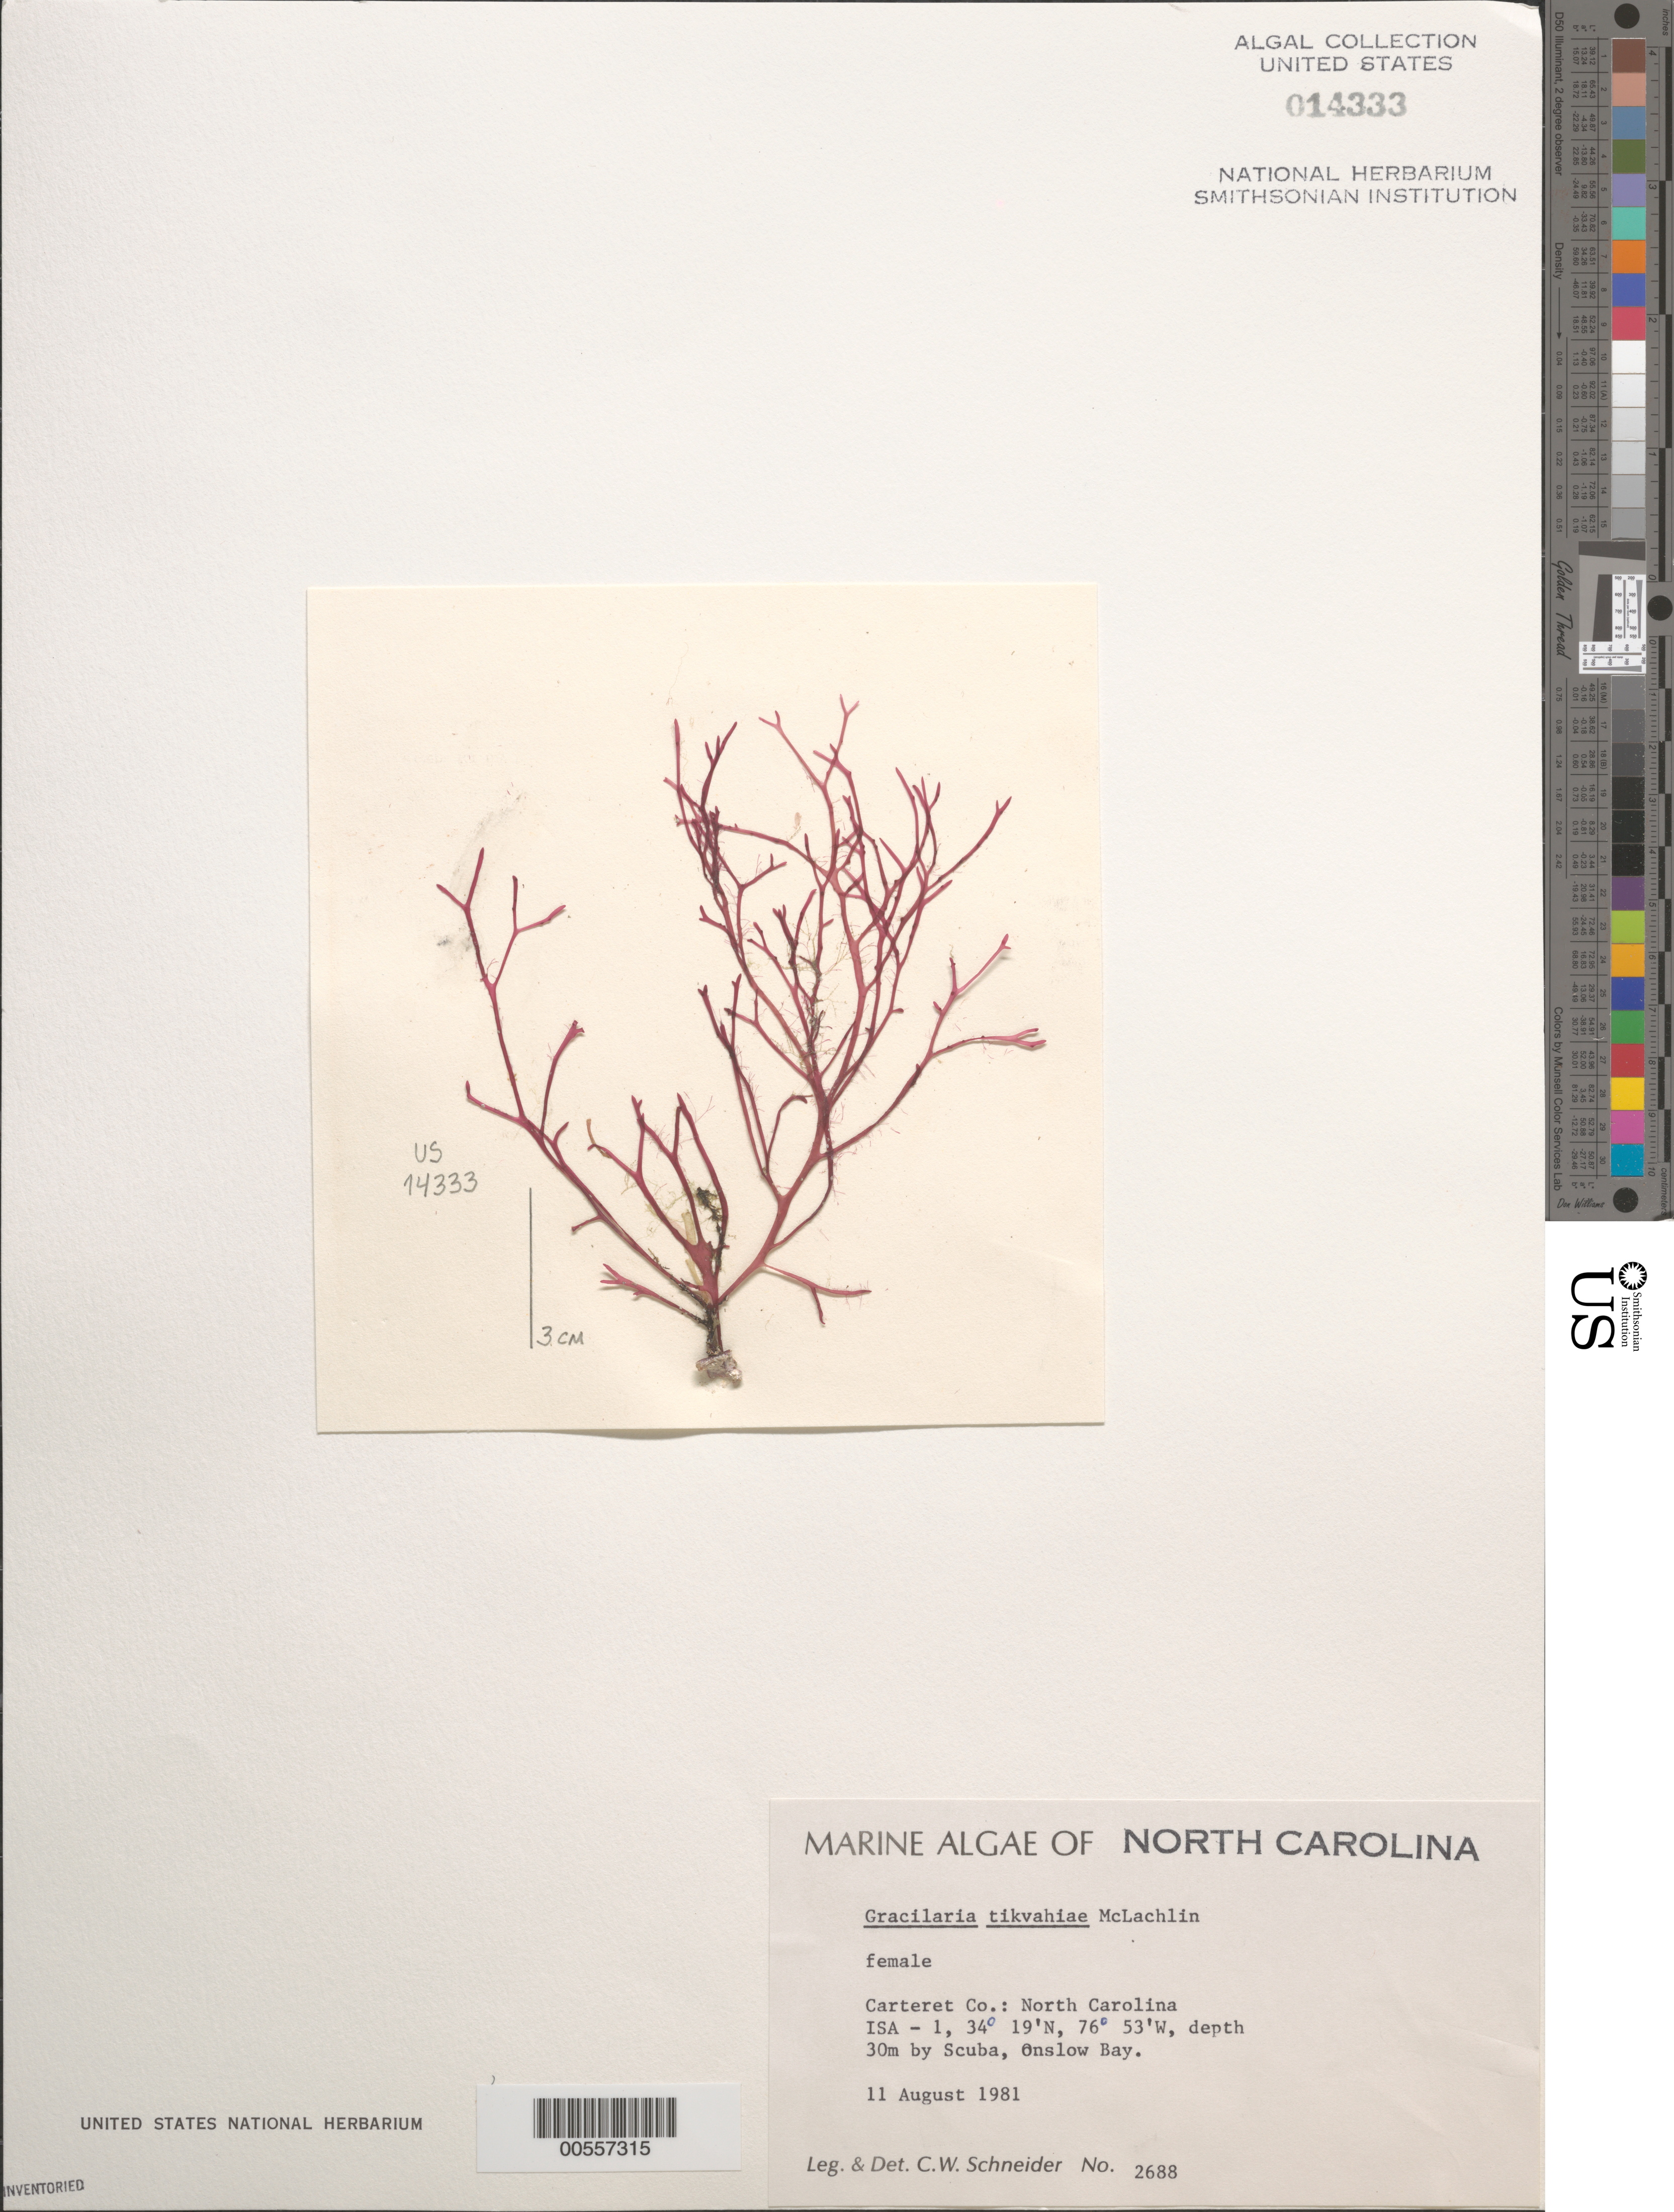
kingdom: Plantae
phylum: Rhodophyta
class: Florideophyceae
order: Gracilariales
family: Gracilariaceae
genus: Gracilaria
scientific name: Gracilaria tikvahiae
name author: McLachlan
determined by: Schneider, C. W.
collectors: C. W. Schneider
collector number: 2688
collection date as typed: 11 Aug 1981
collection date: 1981-08-11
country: United States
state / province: North Carolina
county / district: Carteret County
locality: Onslow Bay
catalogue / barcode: US 14333